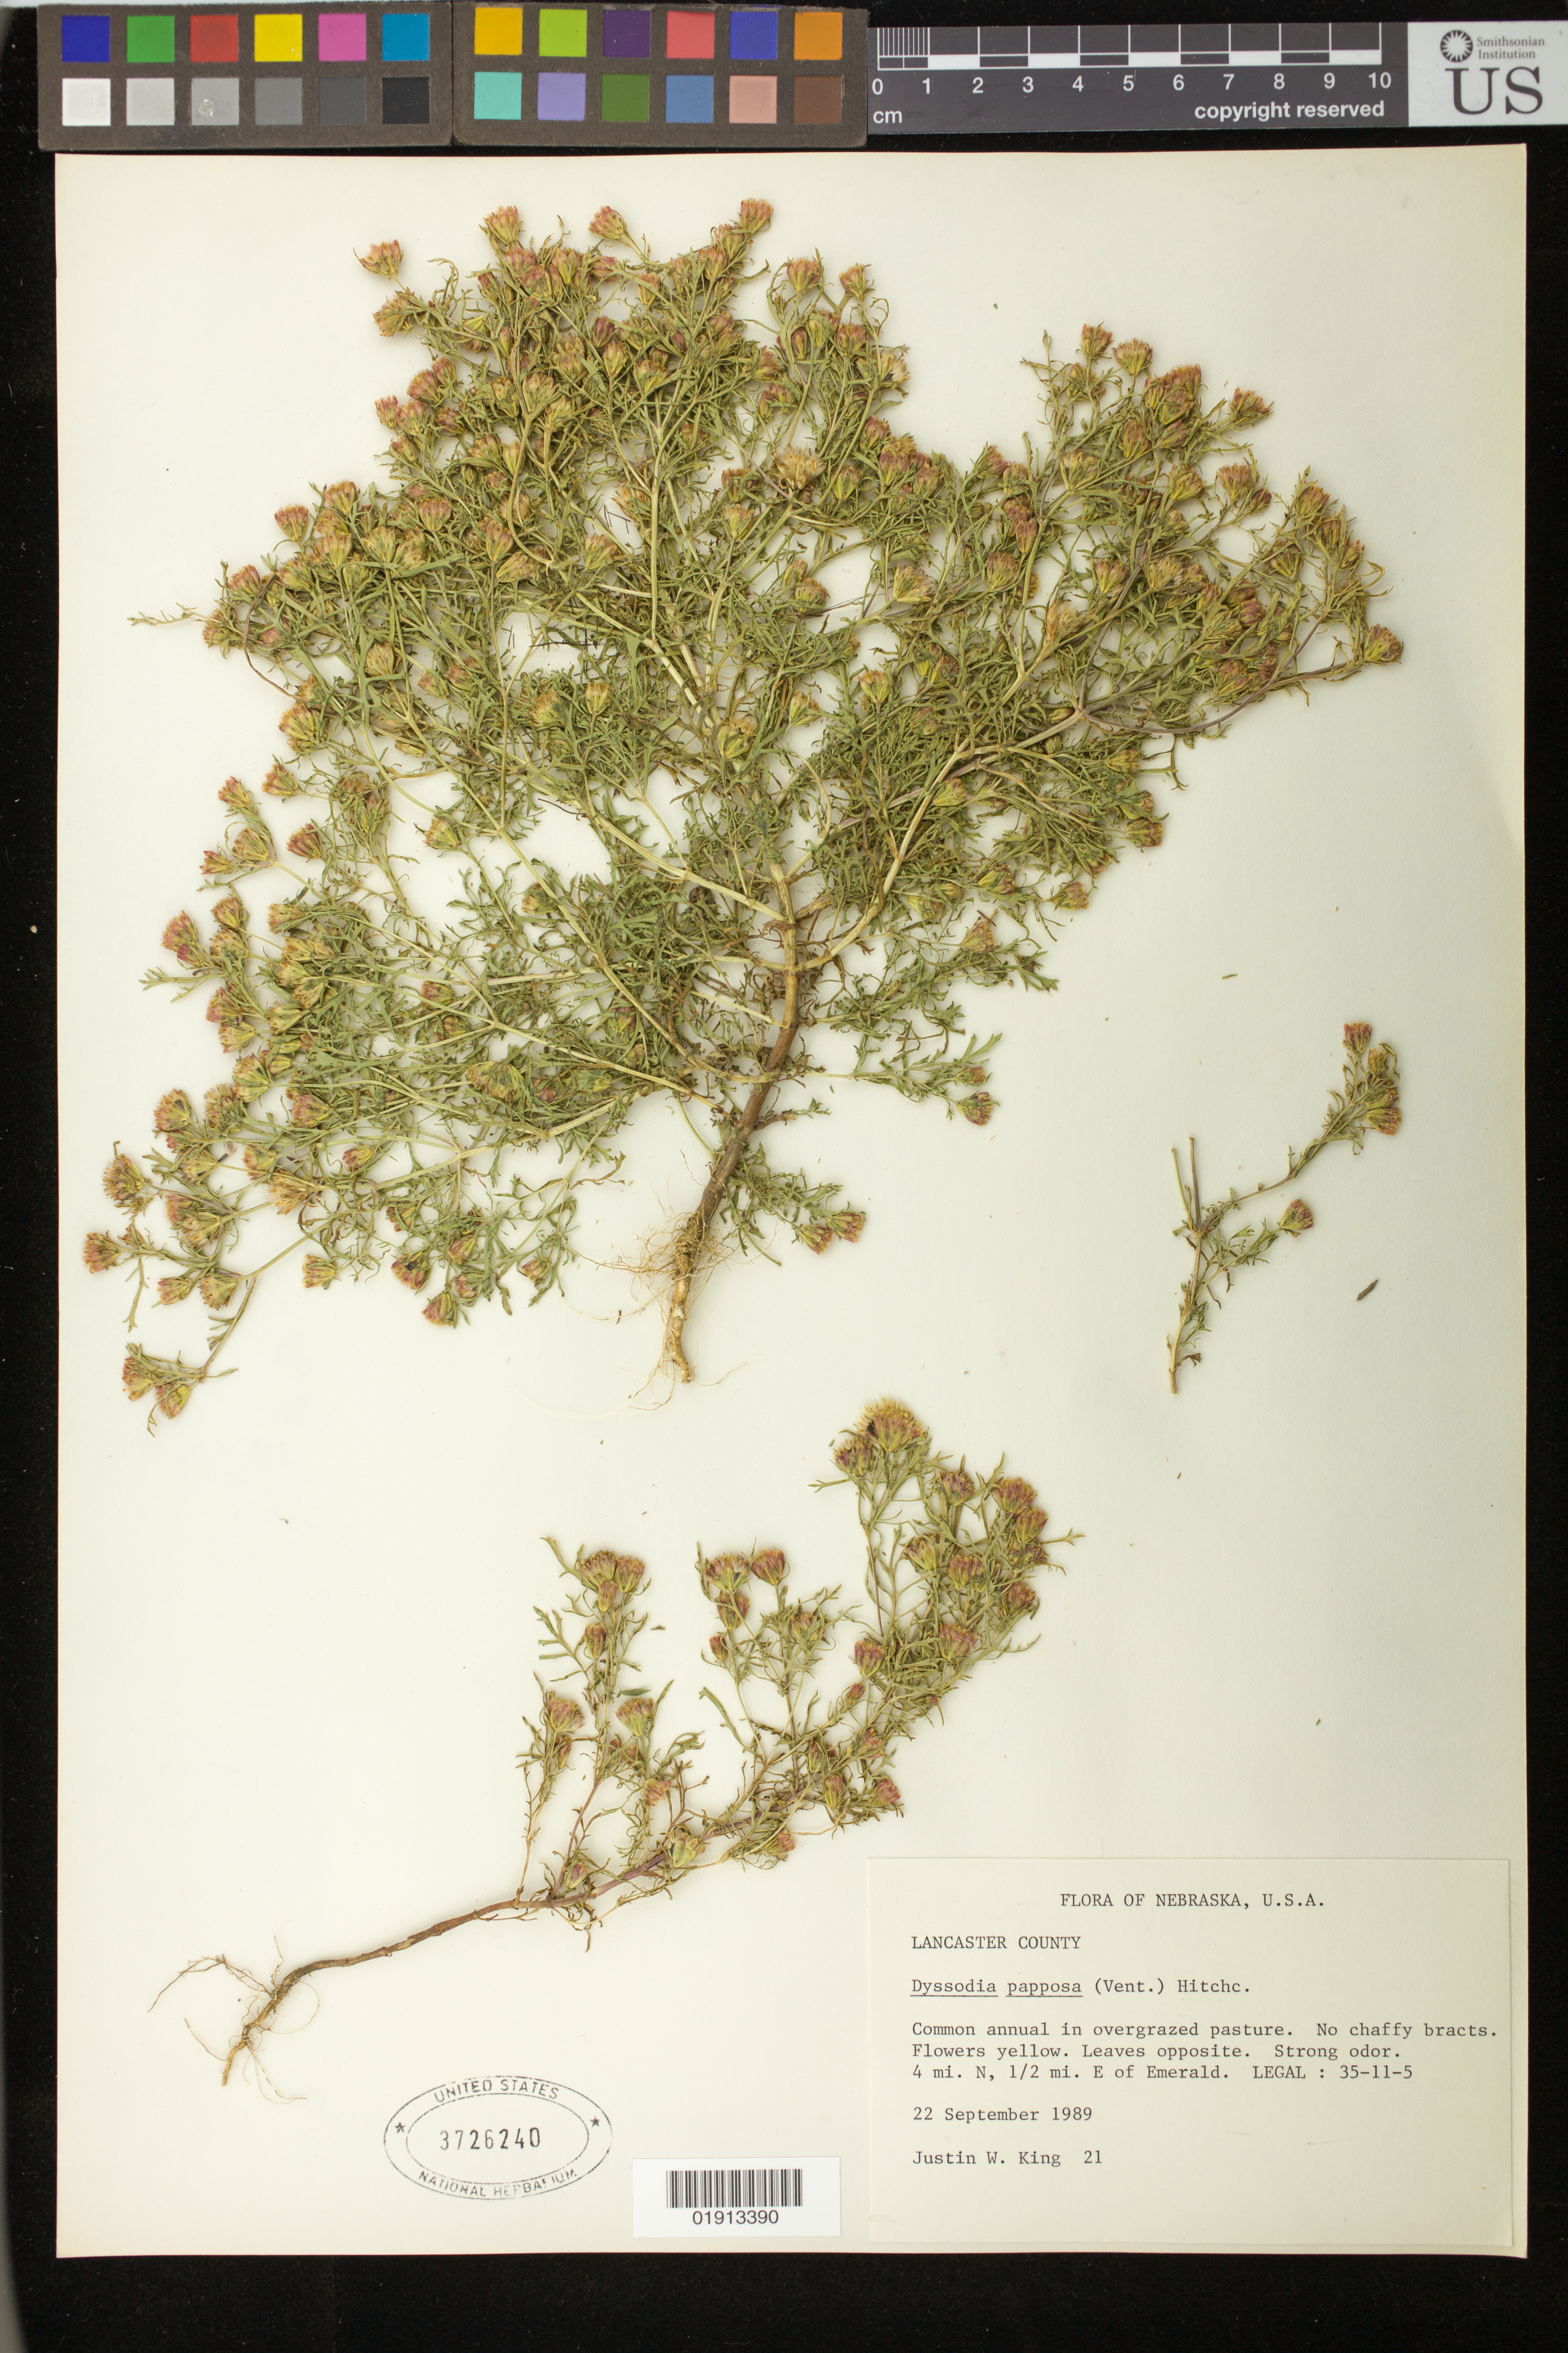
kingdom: Plantae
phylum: Tracheophyta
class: Magnoliopsida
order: Asterales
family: Asteraceae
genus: Dyssodia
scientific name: Dyssodia papposa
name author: (Vent.) Hitchc.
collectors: J. King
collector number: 21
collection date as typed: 22 September 1989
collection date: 1989-09-22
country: United States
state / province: Nebraska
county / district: Lancaster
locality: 4 mi. N, 1/2 mi. E of Emerald.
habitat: Common annual in overgrazed pasture.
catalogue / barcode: US 3726240